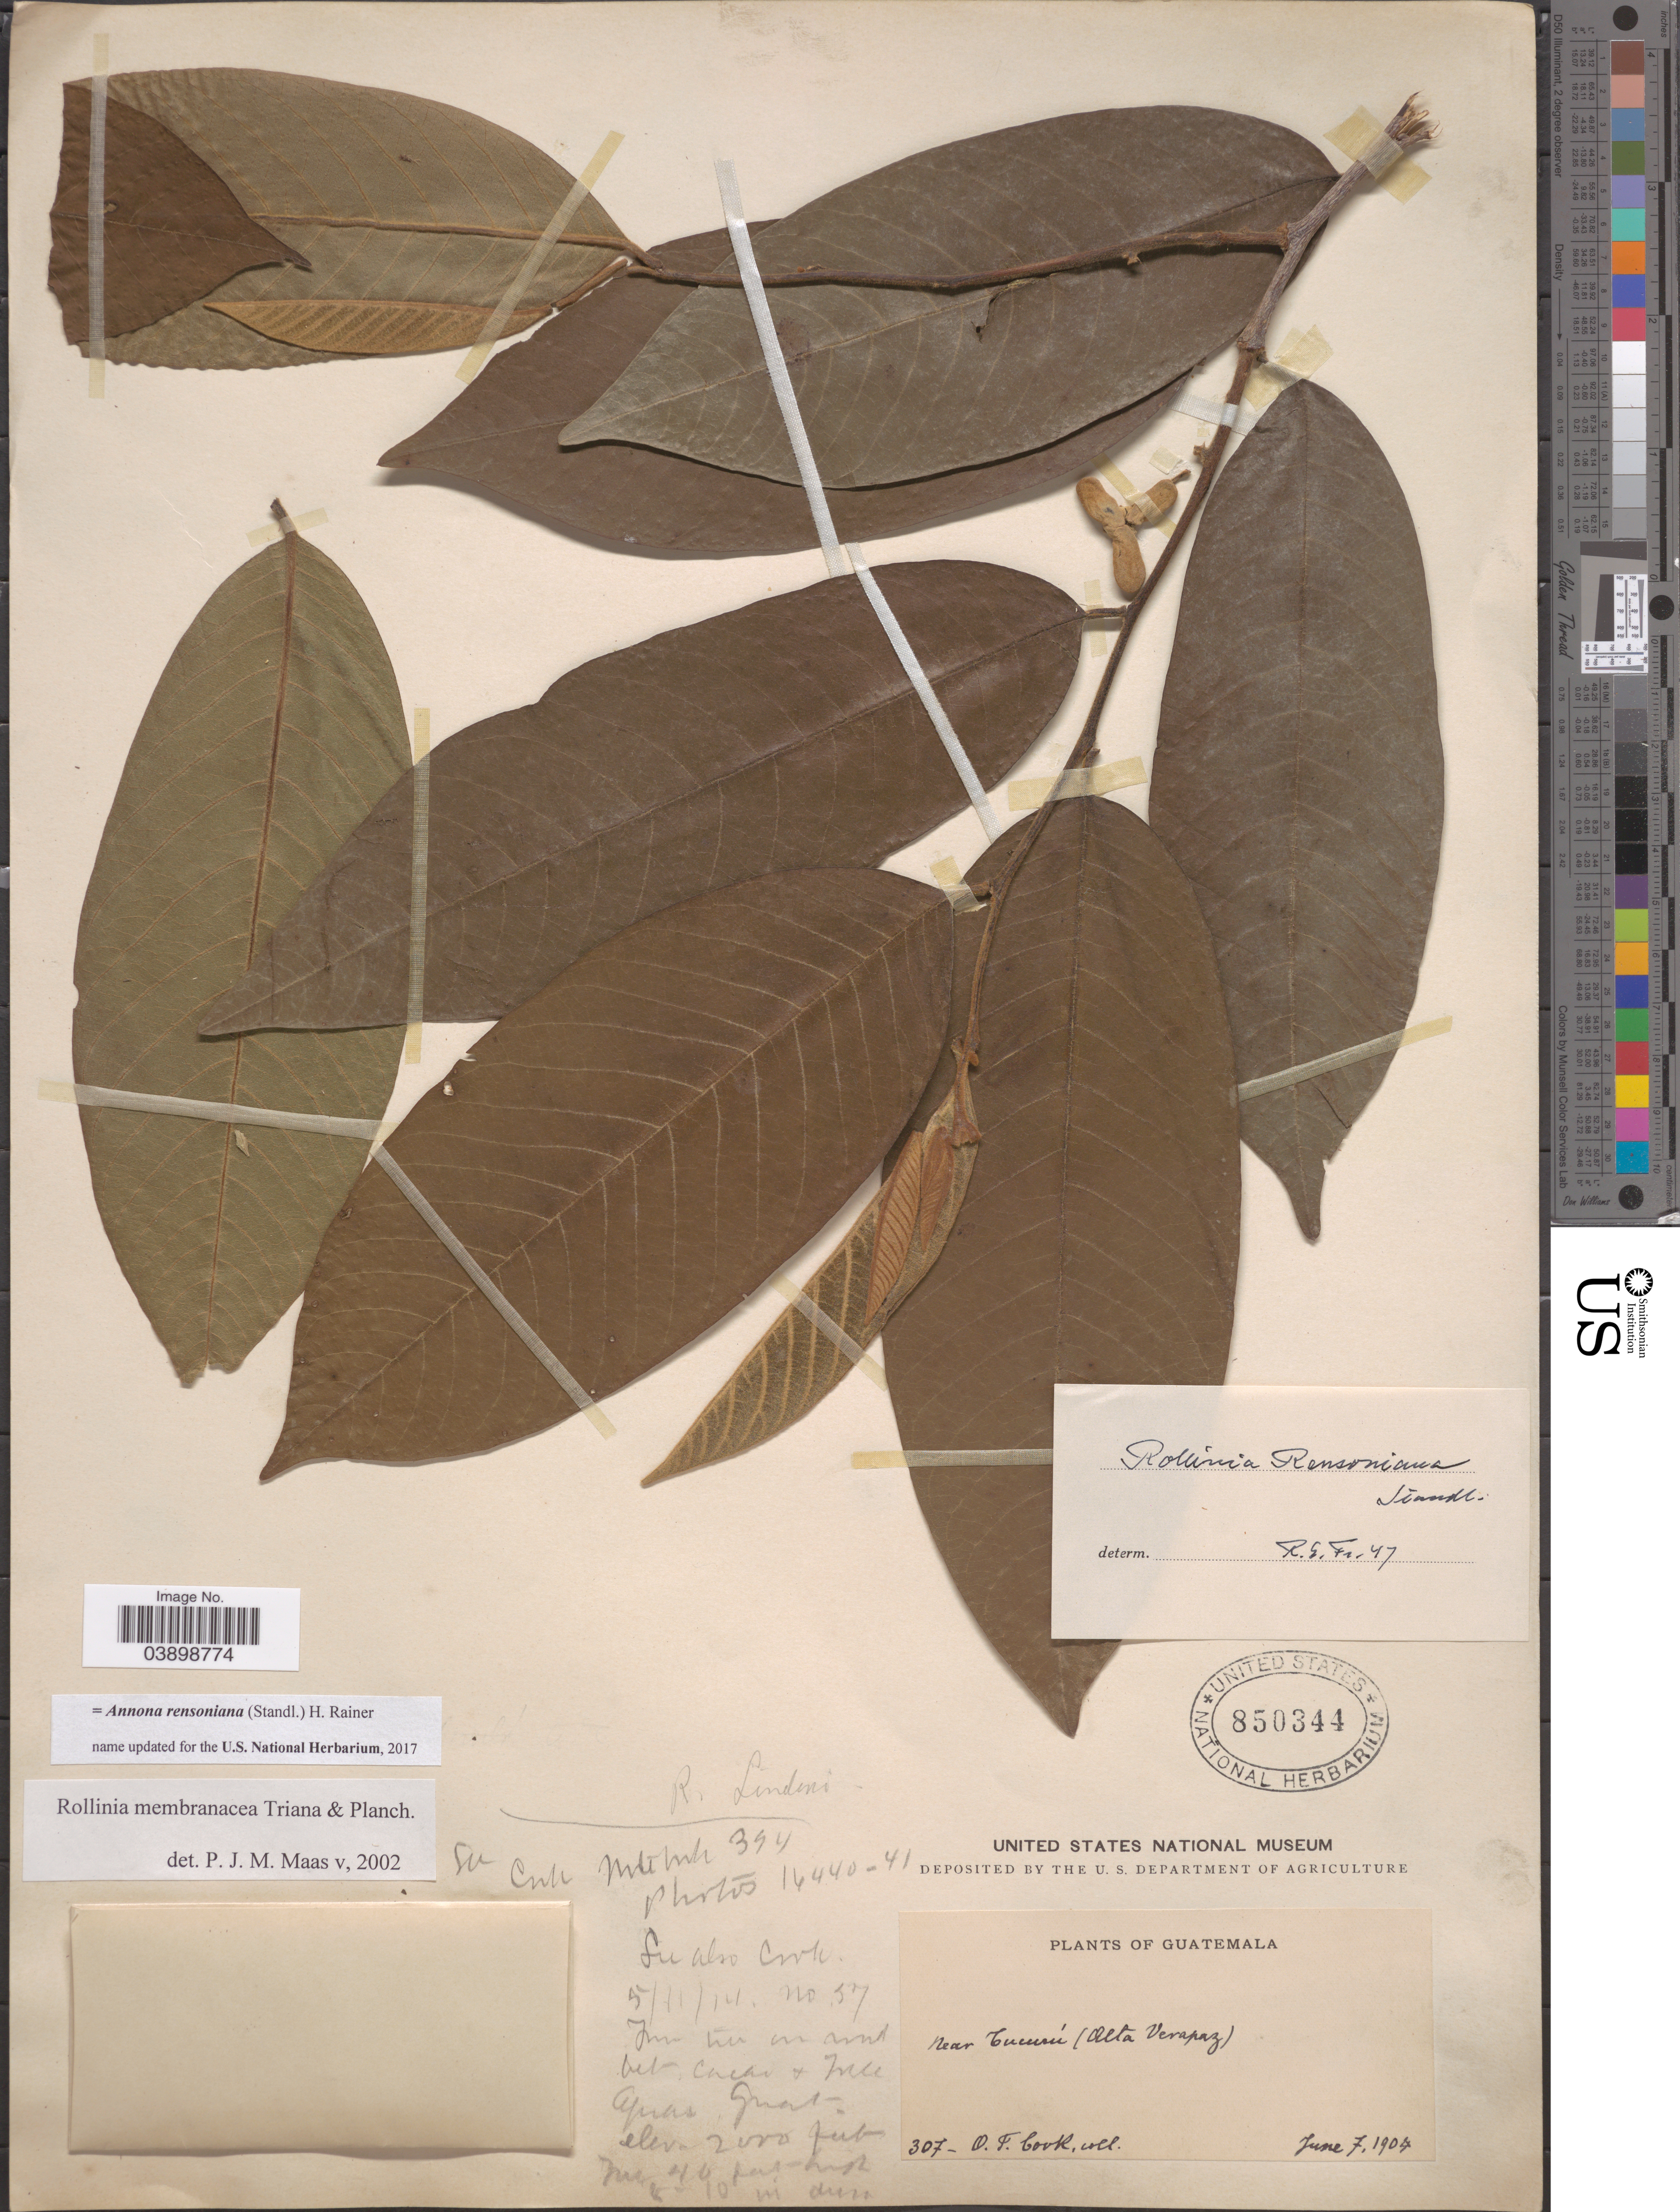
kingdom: Plantae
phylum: Tracheophyta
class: Magnoliopsida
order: Magnoliales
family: Annonaceae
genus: Annona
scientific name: Annona rensoniana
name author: (Standl.) H. Rainer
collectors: O. F. Cook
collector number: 307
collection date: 1907-06-07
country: Guatemala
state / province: Alta Verapaz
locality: Near Tucurú.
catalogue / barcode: US 850344